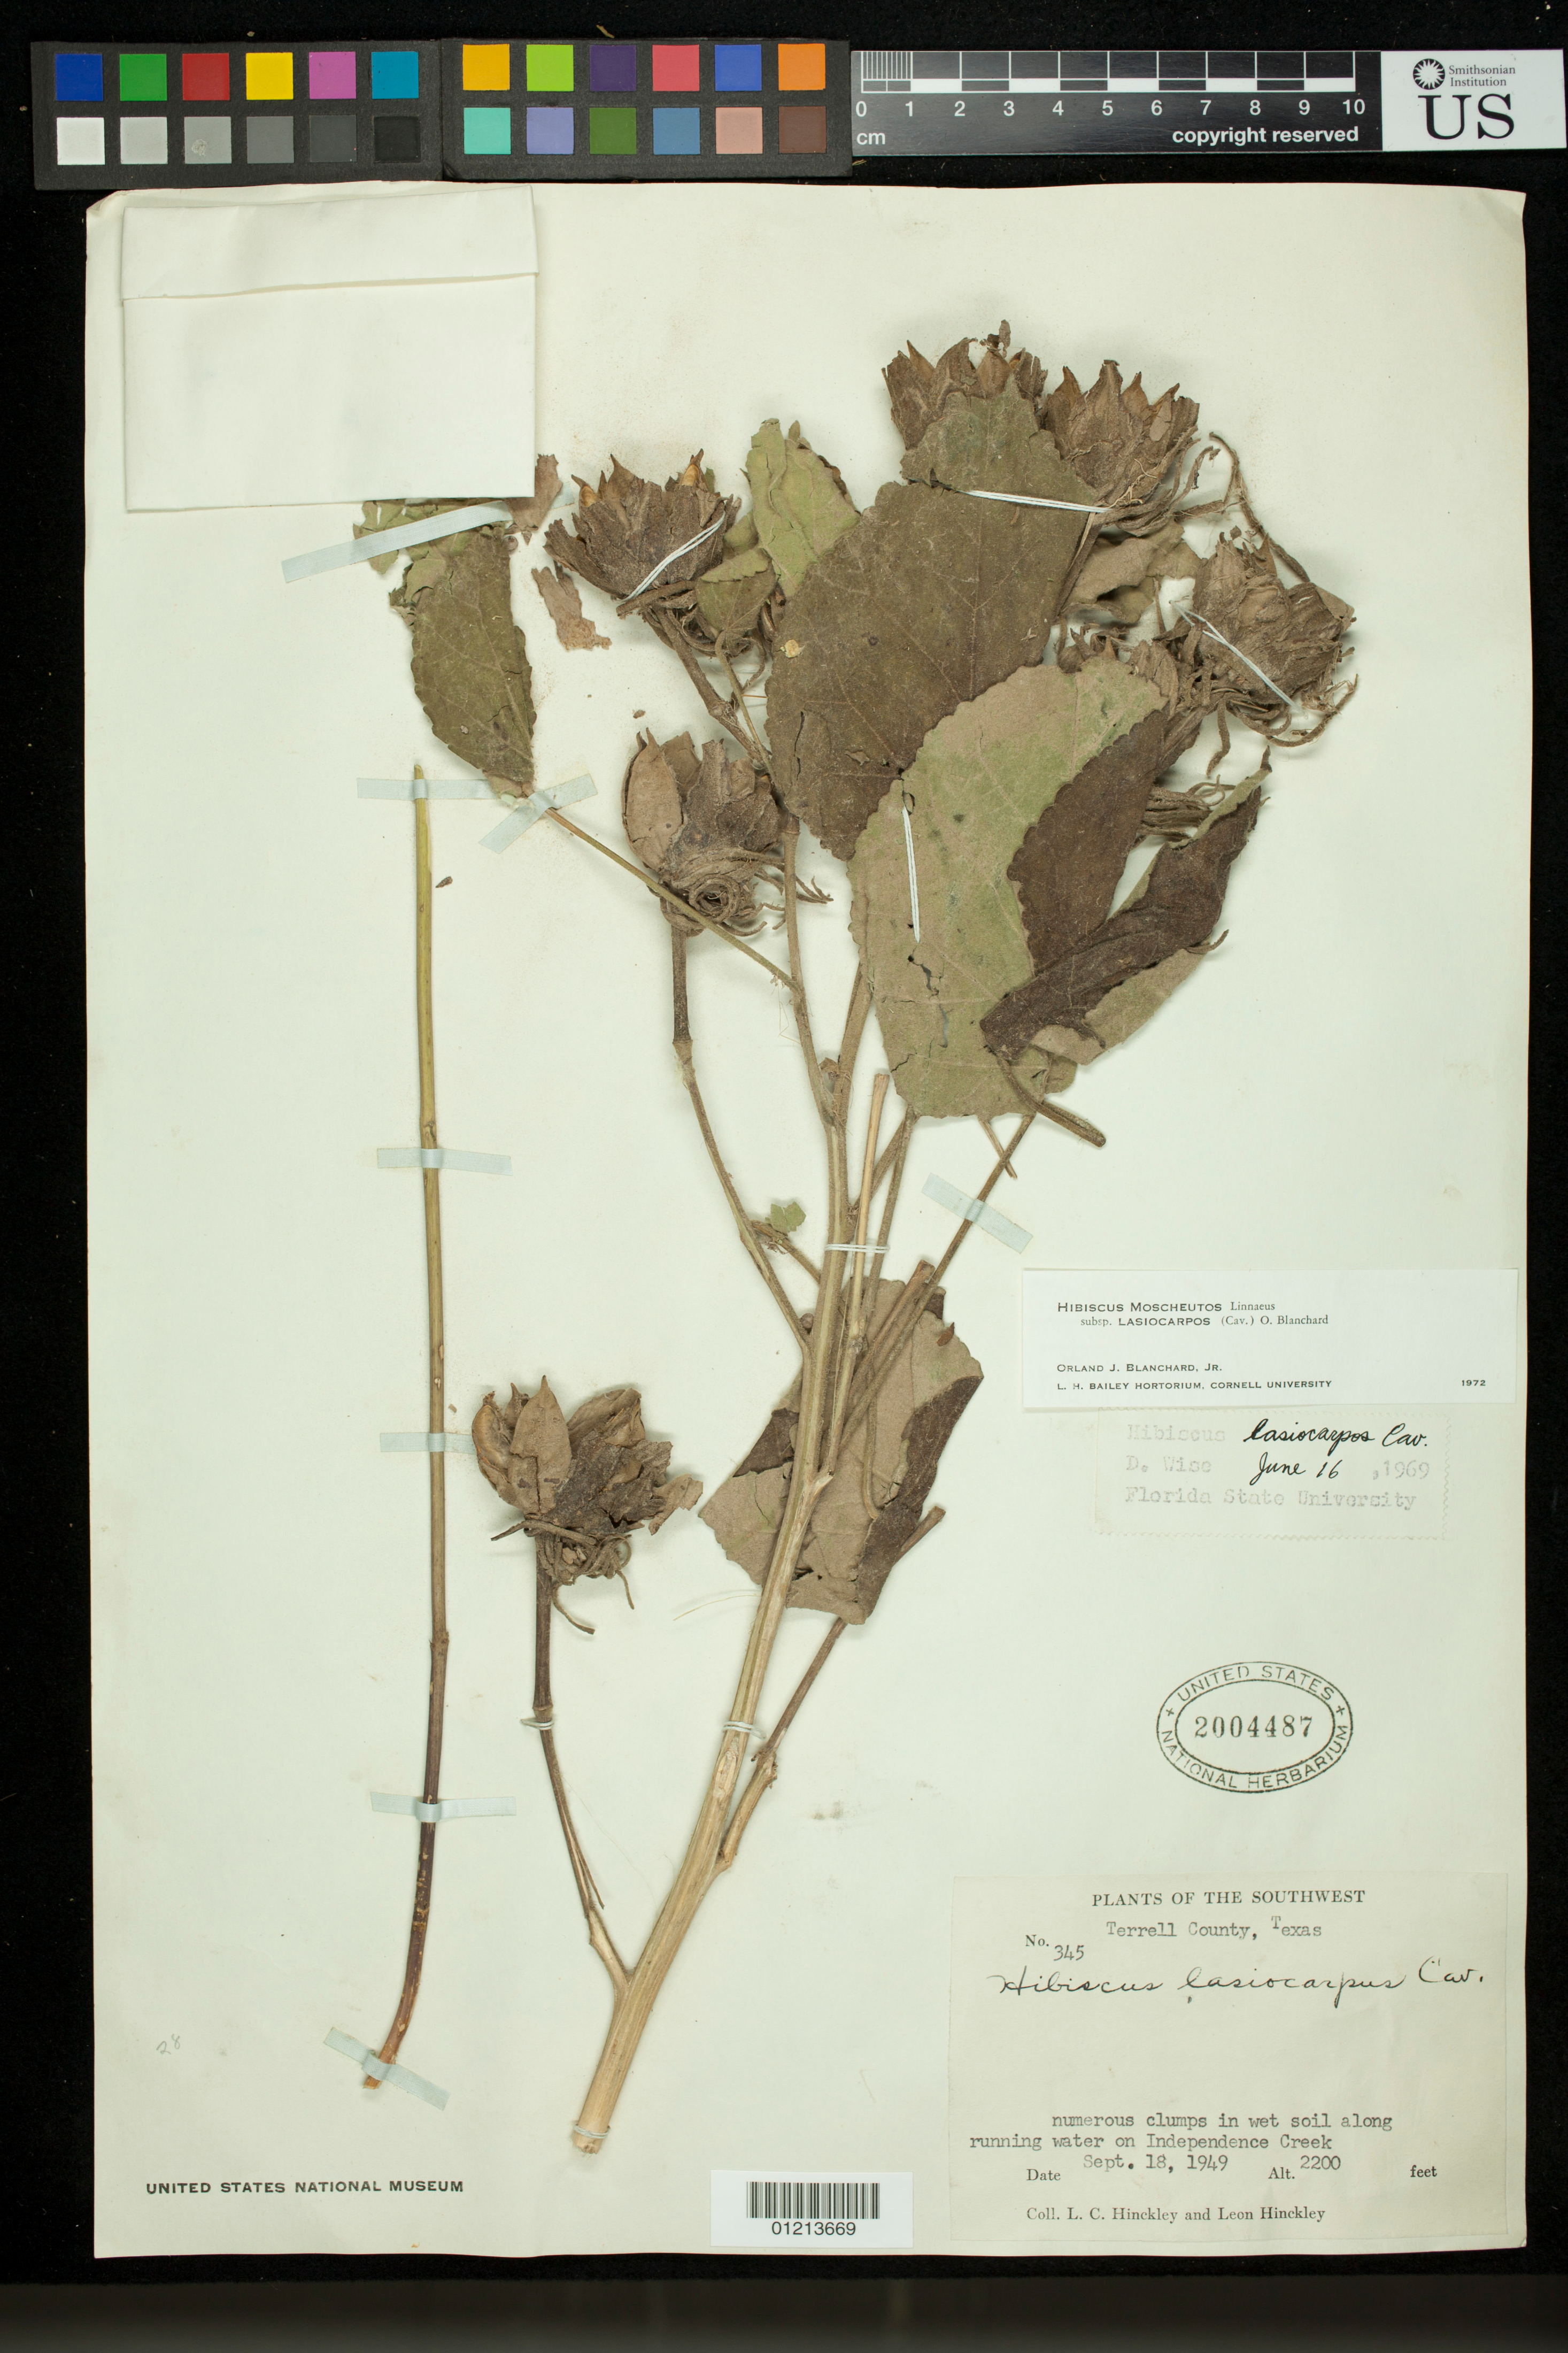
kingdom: Plantae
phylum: Tracheophyta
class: Magnoliopsida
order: Malvales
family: Malvaceae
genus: Hibiscus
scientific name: Hibiscus moscheutos subsp. lasiocarpos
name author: (Cav.) O.J. Blanch.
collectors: L. Hinckley & L. Hinckley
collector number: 345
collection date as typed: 18 Sep 1949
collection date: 1949-09-18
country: United States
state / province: Texas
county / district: Terrell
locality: Terrell County, Independence Creek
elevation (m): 671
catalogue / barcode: US 2004487